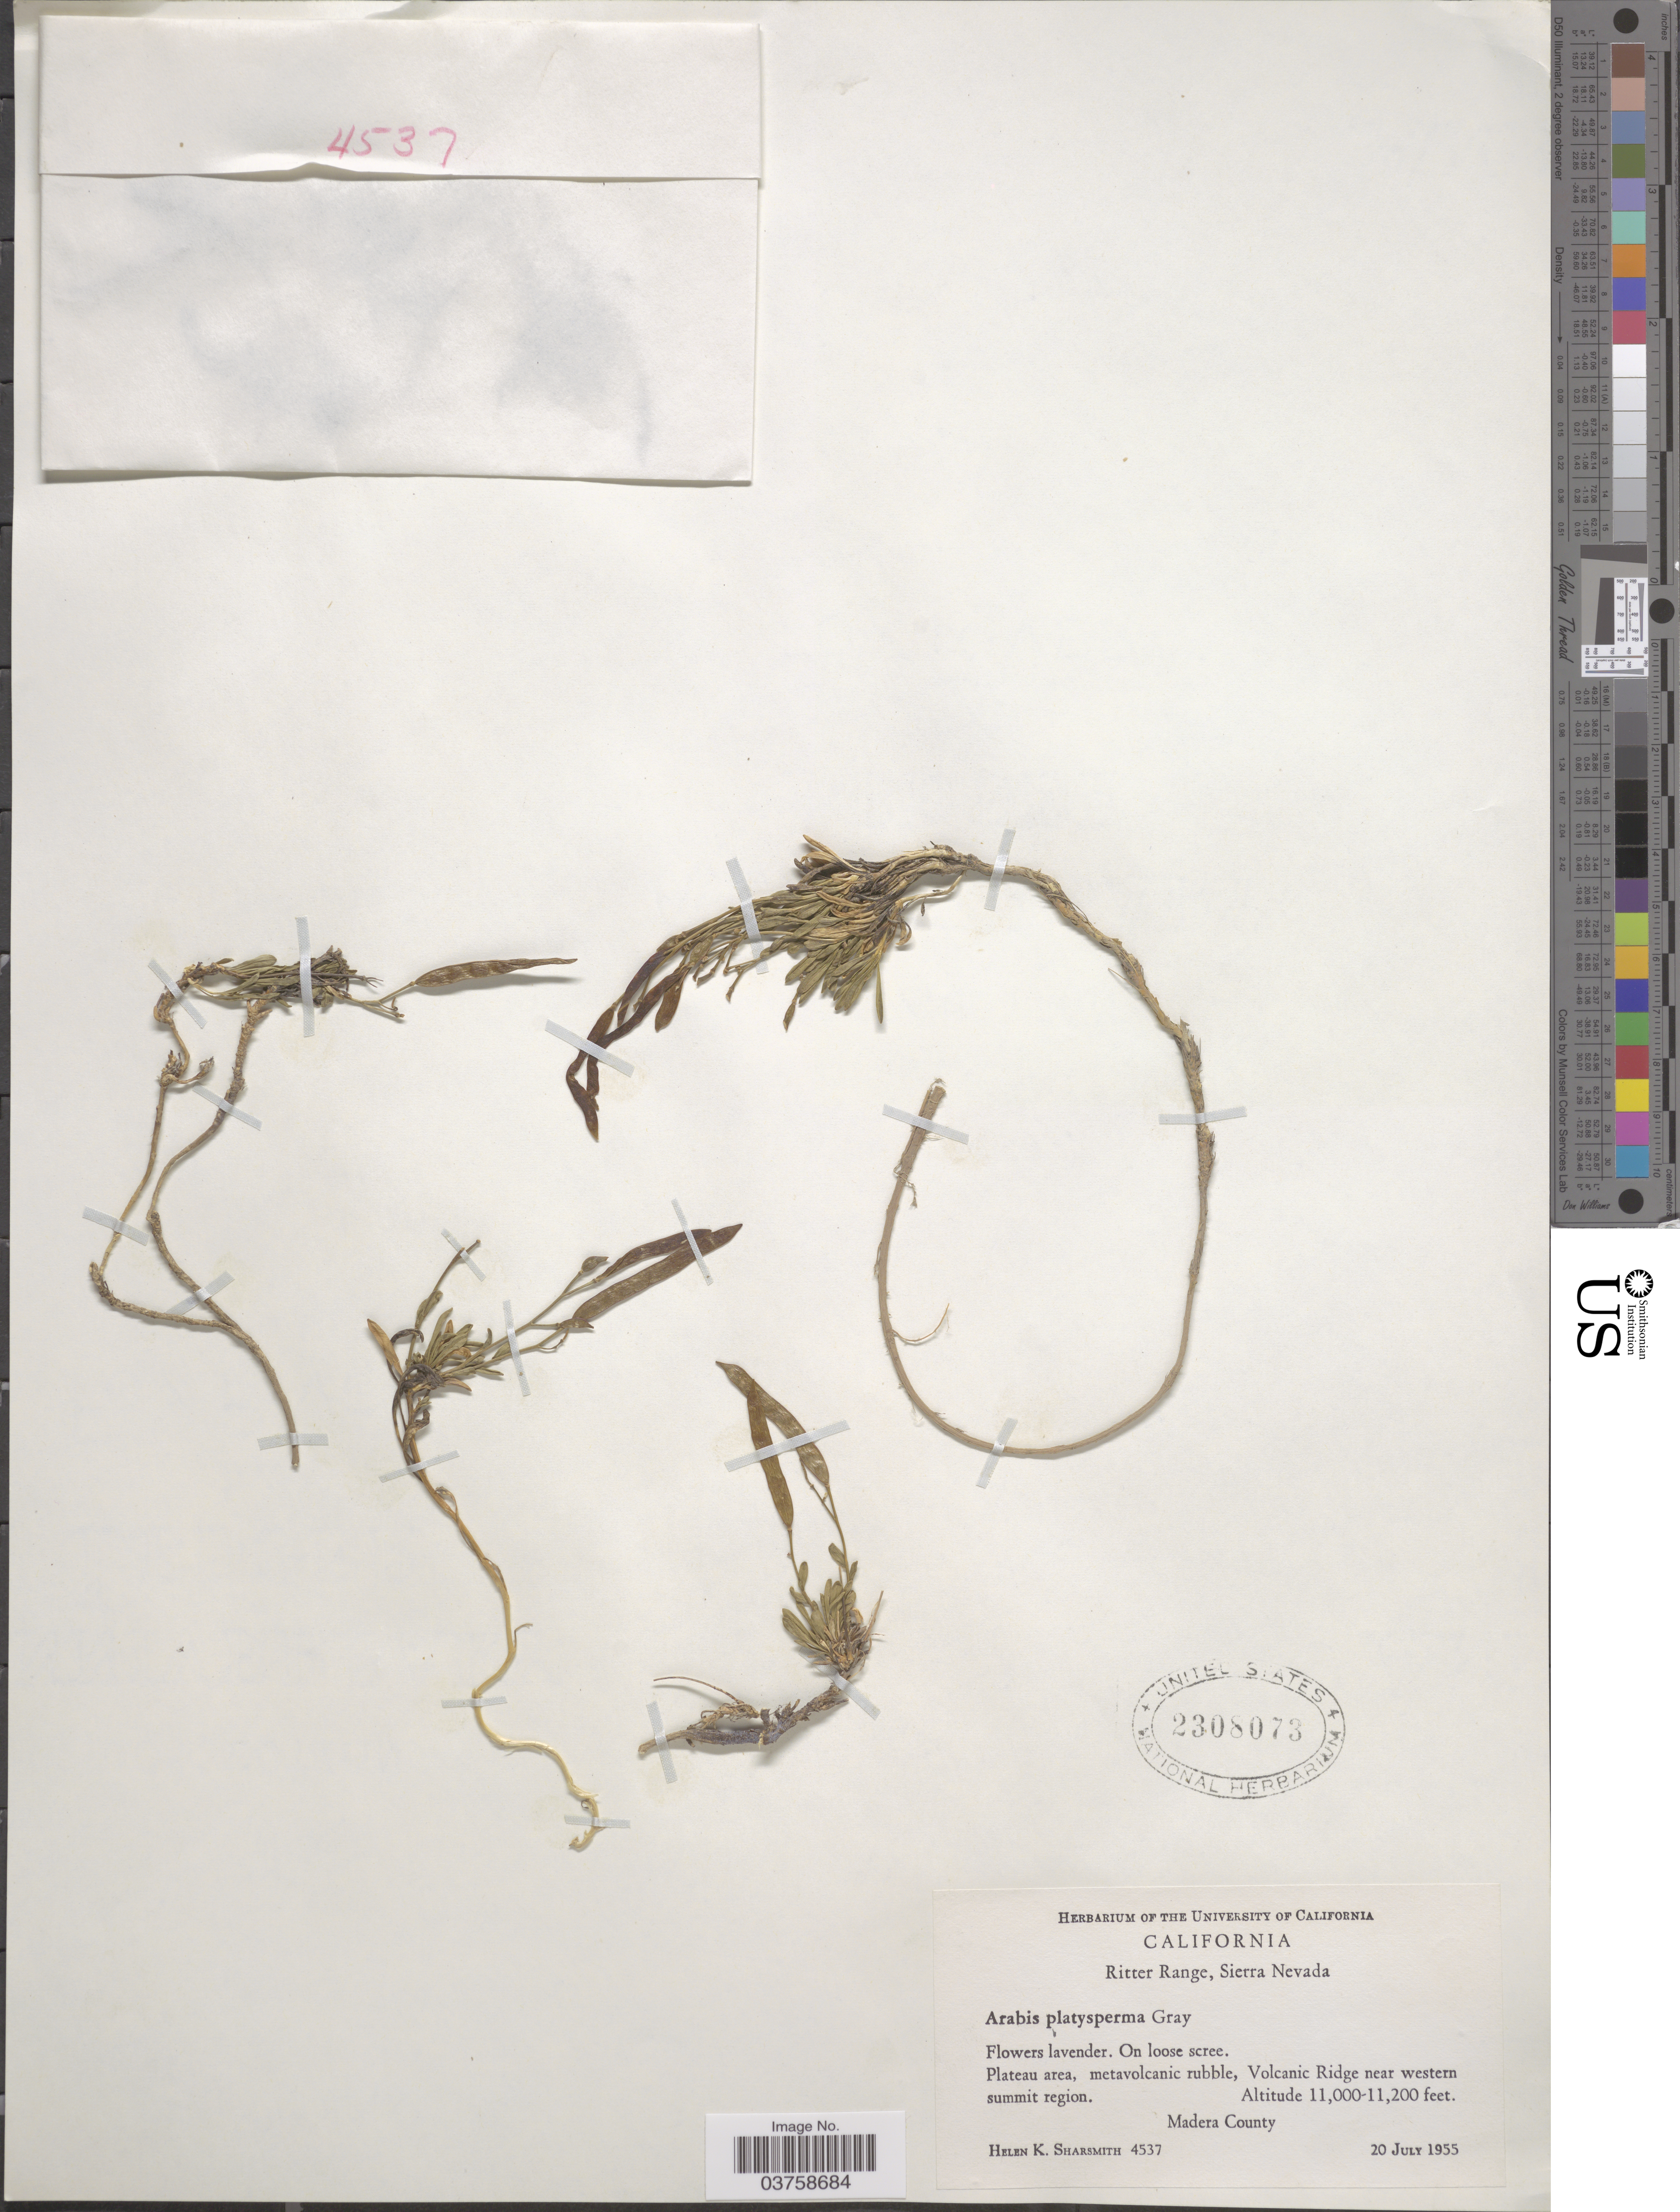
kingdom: Plantae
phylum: Tracheophyta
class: Magnoliopsida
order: Brassicales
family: Brassicaceae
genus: Arabis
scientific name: Arabis platysperma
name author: A. Gray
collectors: H. Sharsmith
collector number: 4537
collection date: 1955-07-20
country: United States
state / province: California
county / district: Madera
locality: Ritter Range, Sierra Nevada. Volcanic Ridge near western summit region. Madera County.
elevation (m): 3353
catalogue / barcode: US 2308073